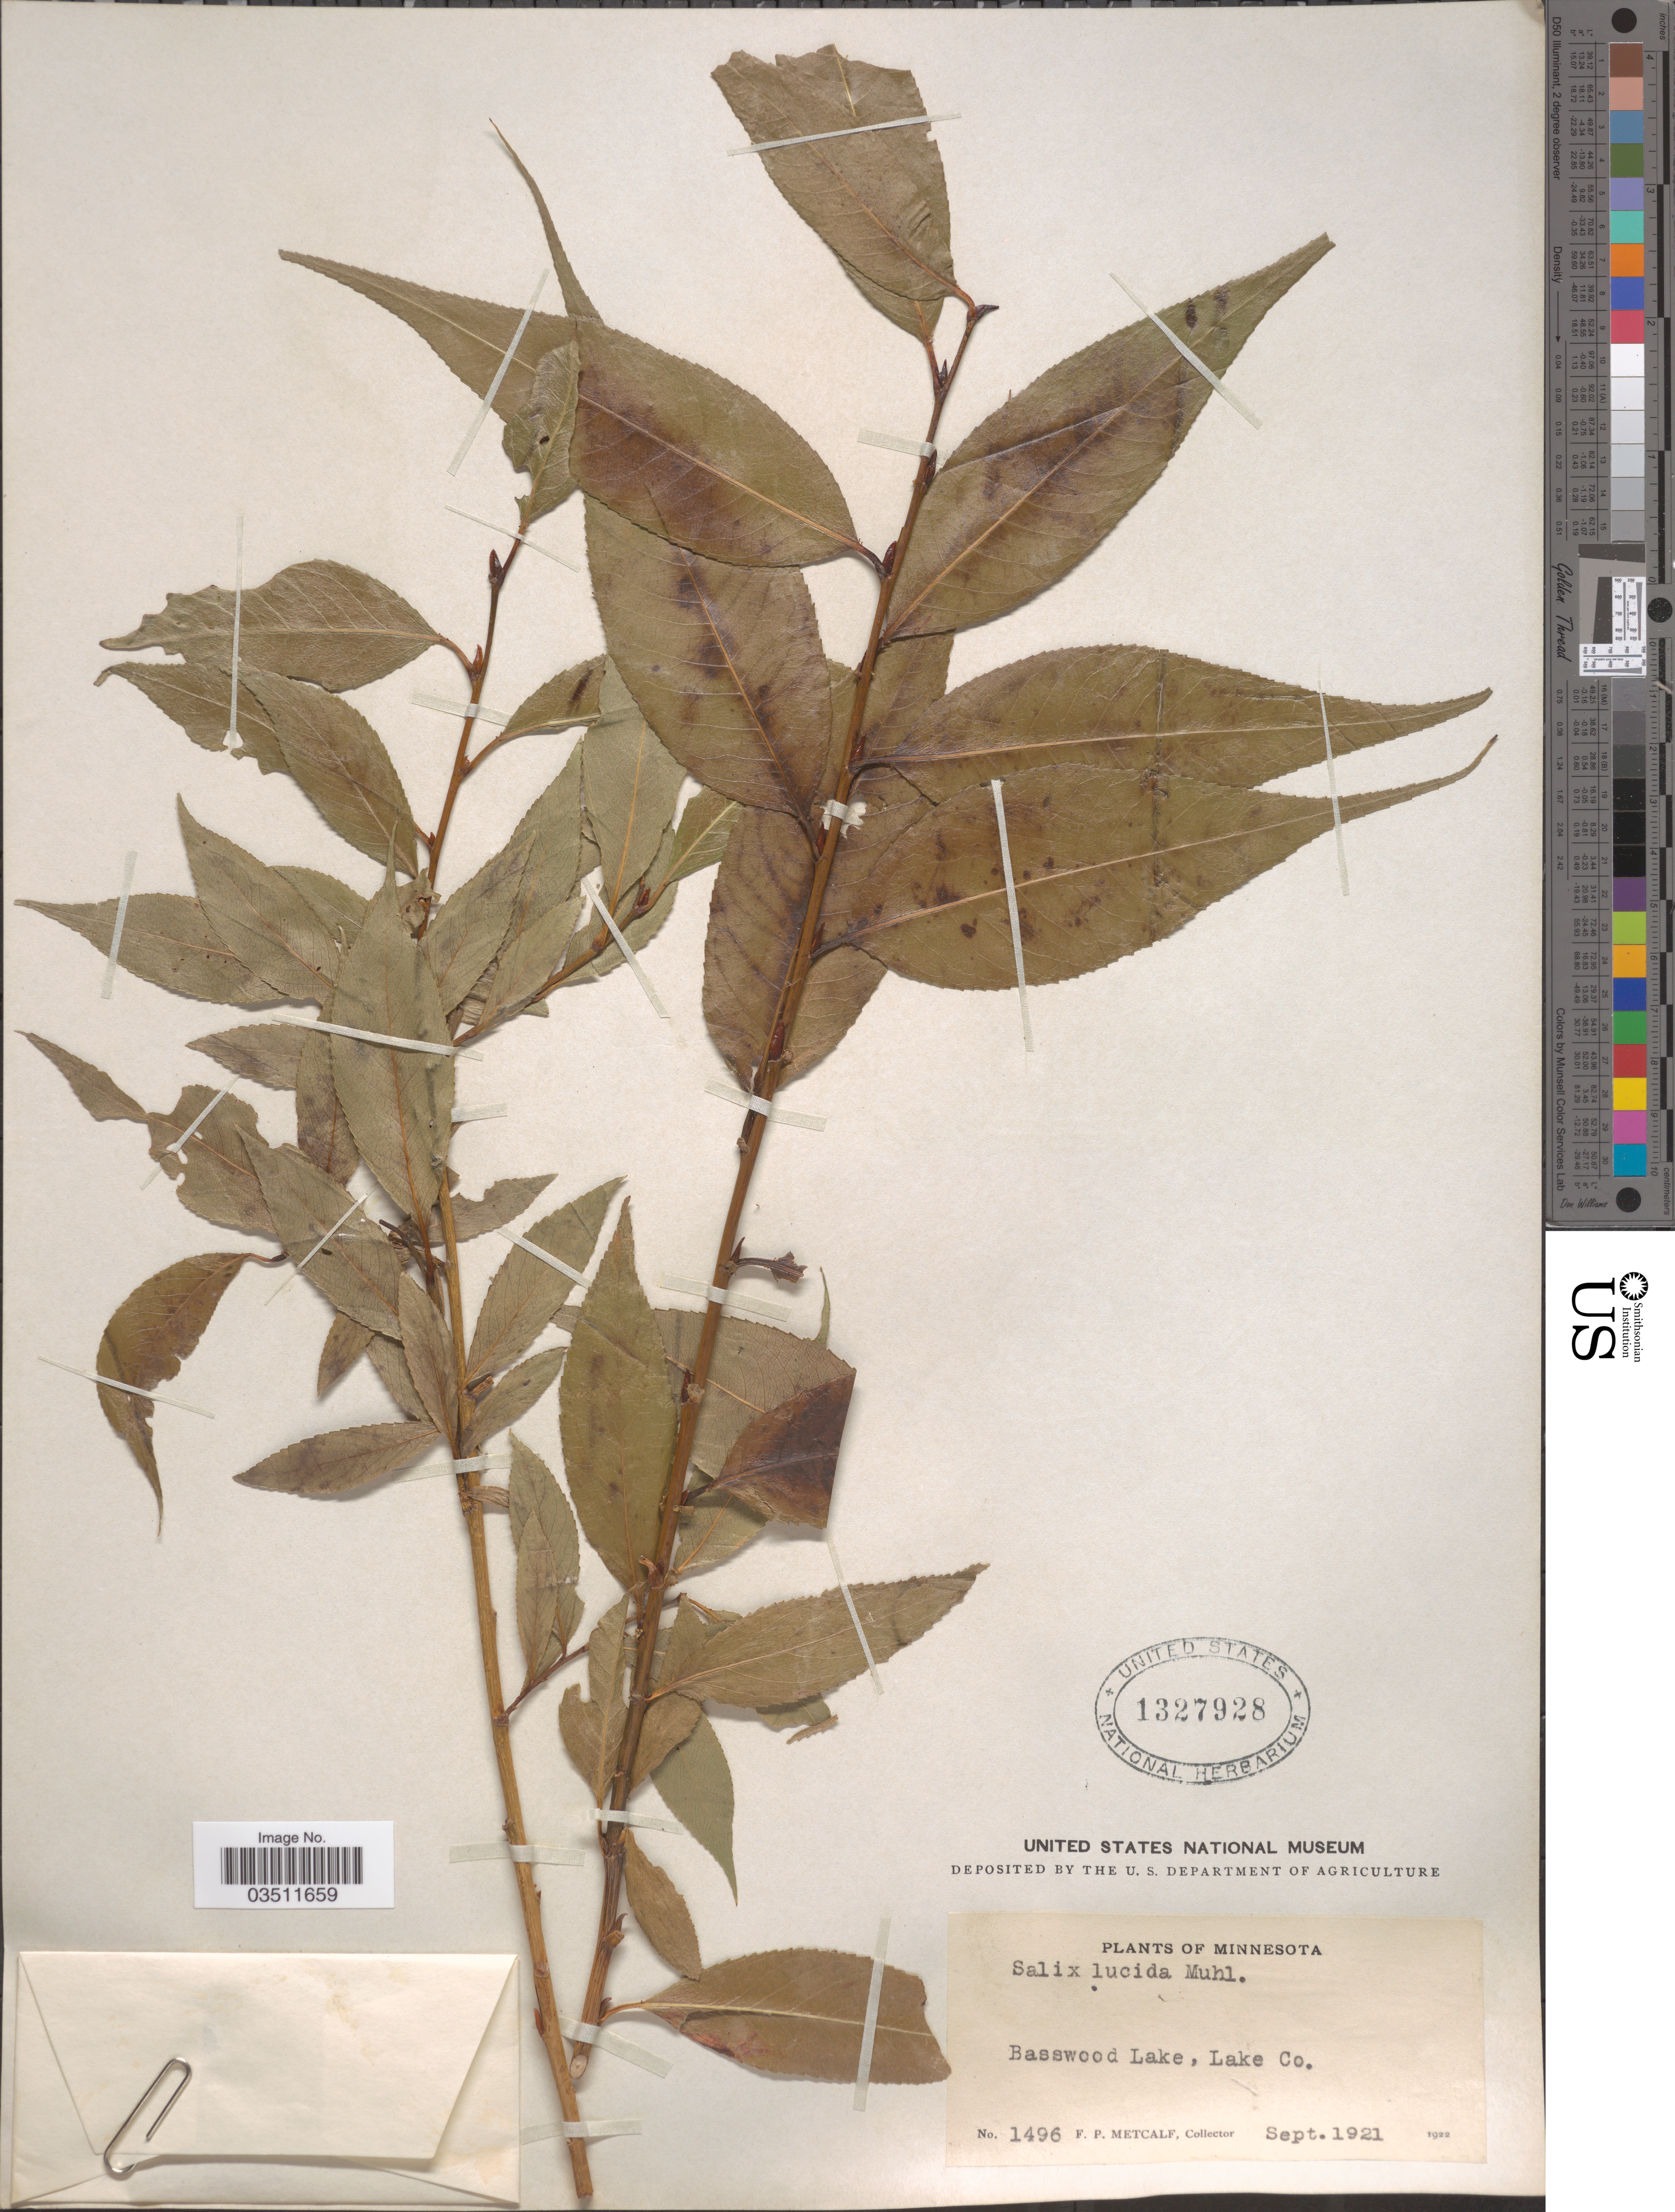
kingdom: Plantae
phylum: Tracheophyta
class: Magnoliopsida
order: Malpighiales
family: Salicaceae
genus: Salix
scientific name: Salix lucida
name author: Muhl.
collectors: F. Metcalf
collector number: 1496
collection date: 1921-09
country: United States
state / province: Minnesota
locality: Basswood Lake, Lake Co.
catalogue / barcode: US 1327928